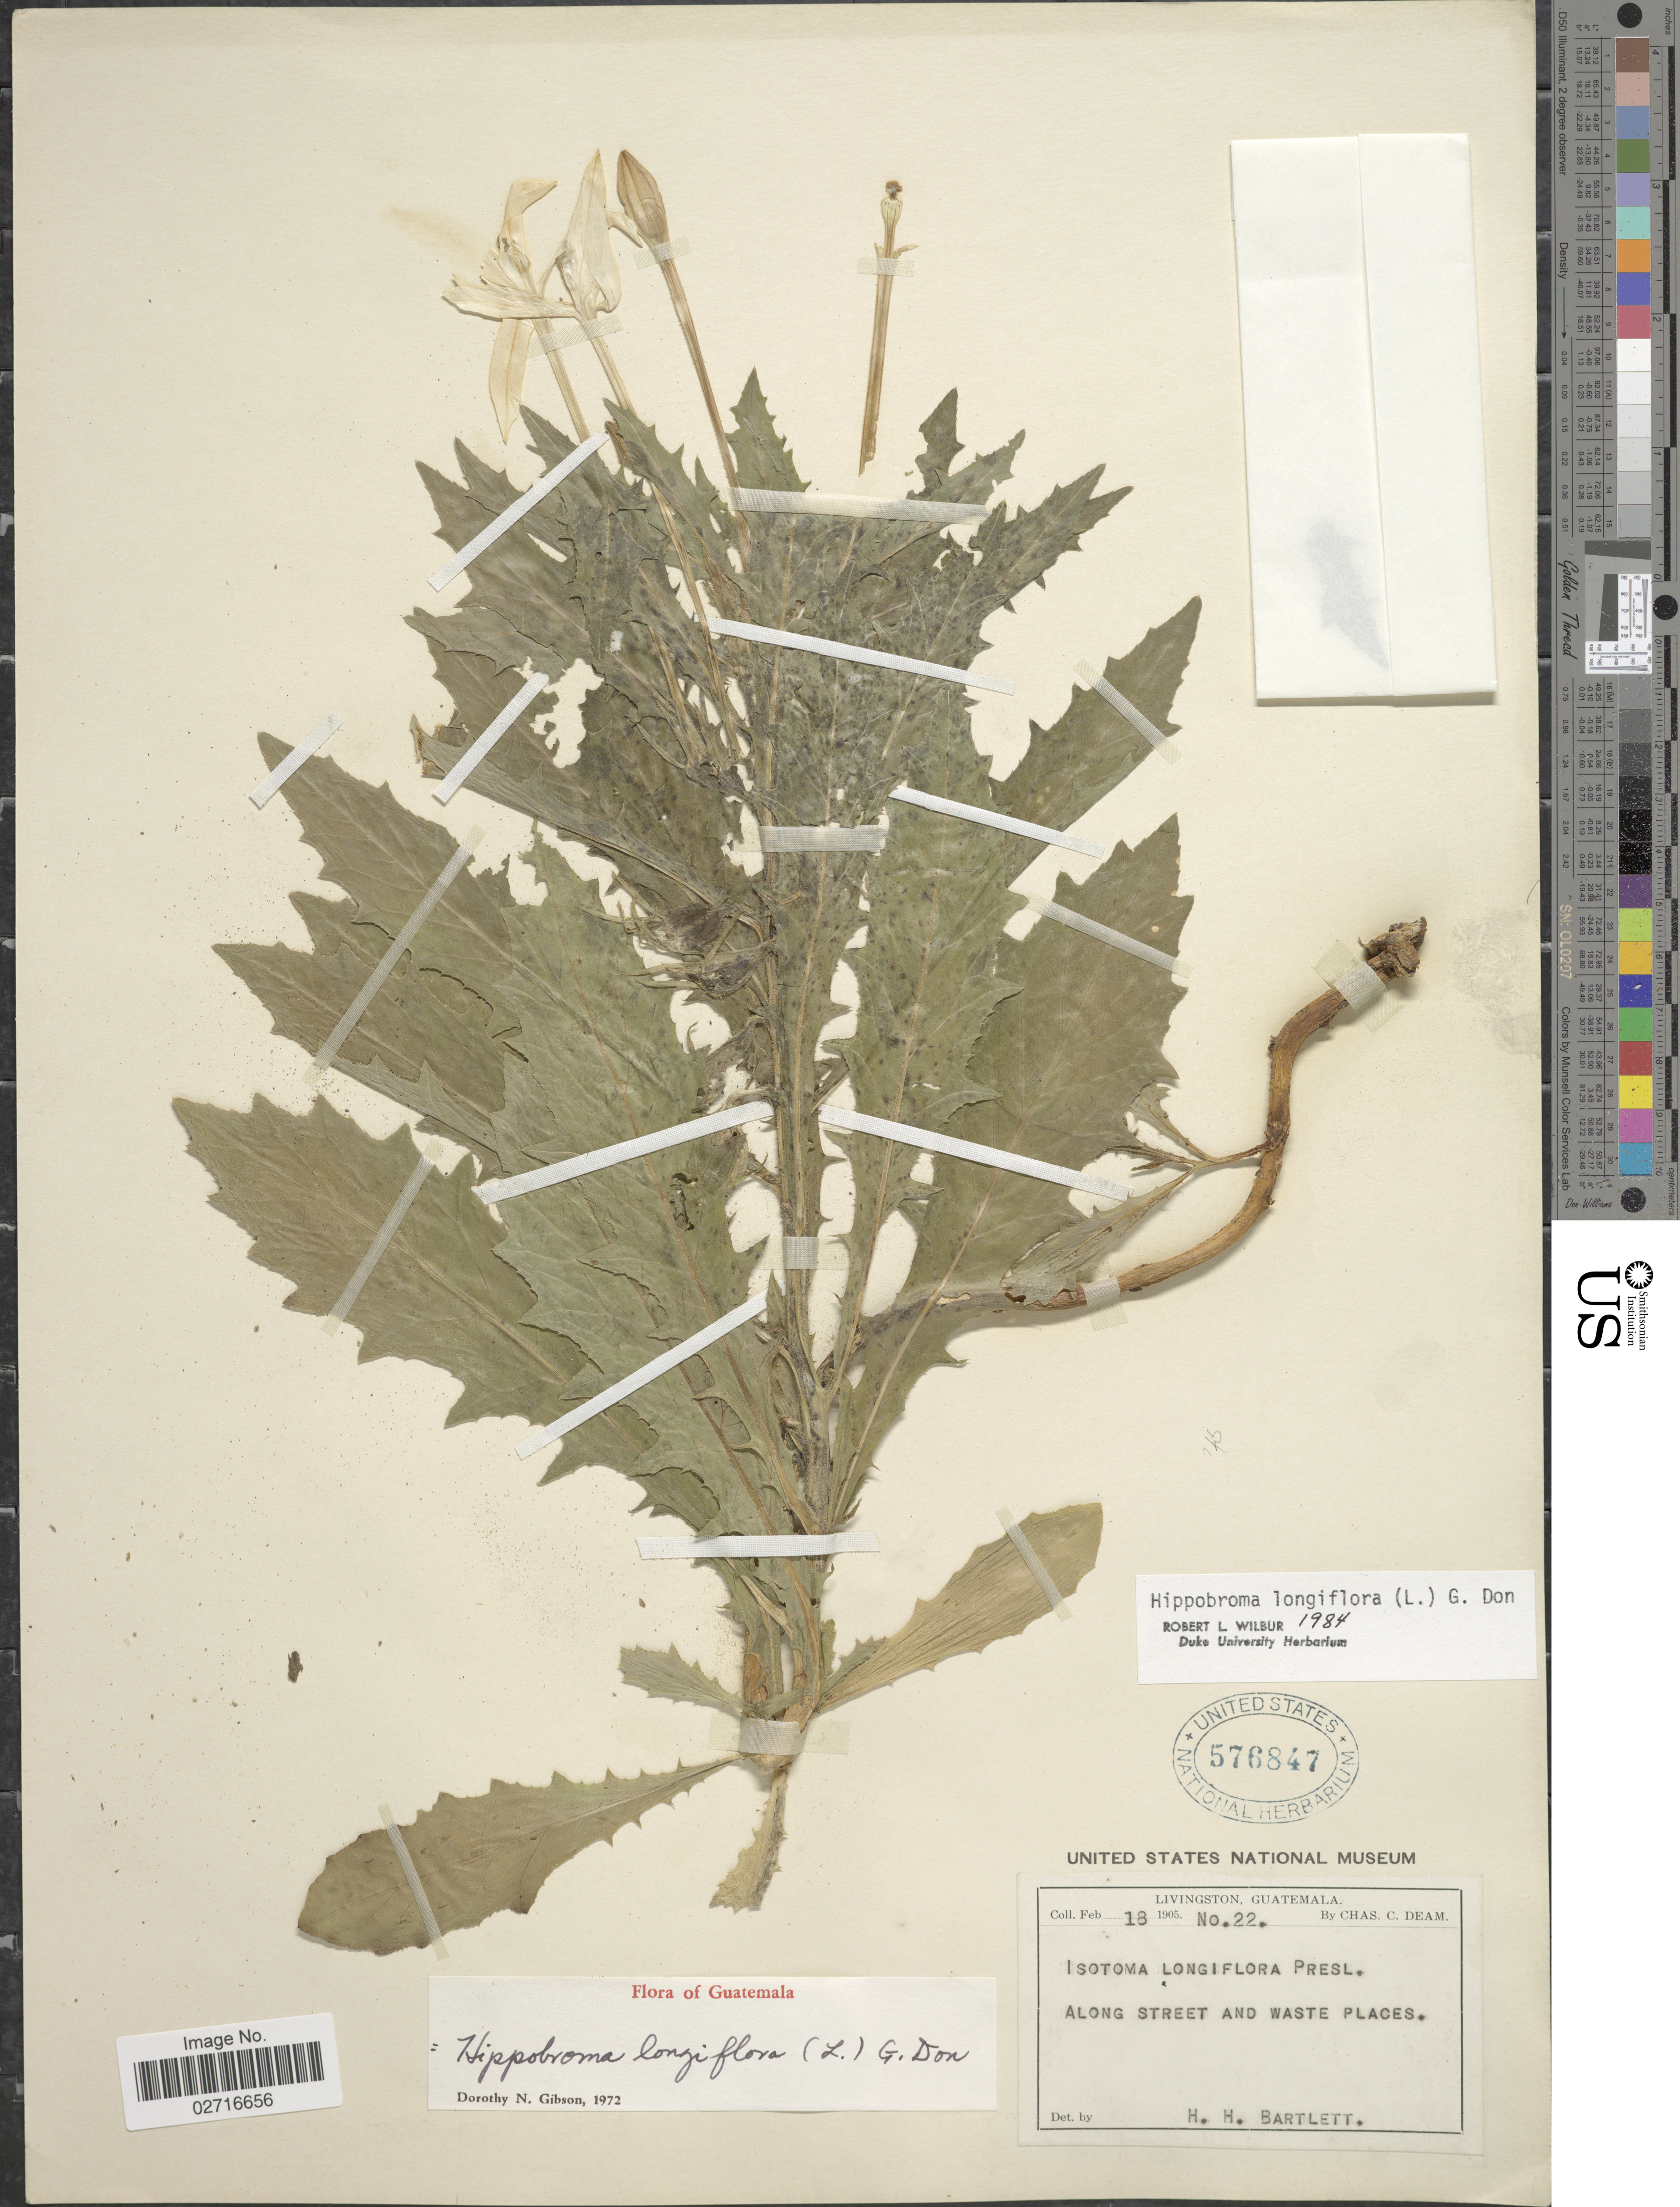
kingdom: Plantae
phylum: Tracheophyta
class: Magnoliopsida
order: Asterales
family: Campanulaceae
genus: Hippobroma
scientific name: Hippobroma longiflora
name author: (L.) G. Don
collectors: C. C. Deam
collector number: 22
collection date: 1905-02-18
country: Guatemala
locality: Livingston, along street and waste places.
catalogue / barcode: US 576847